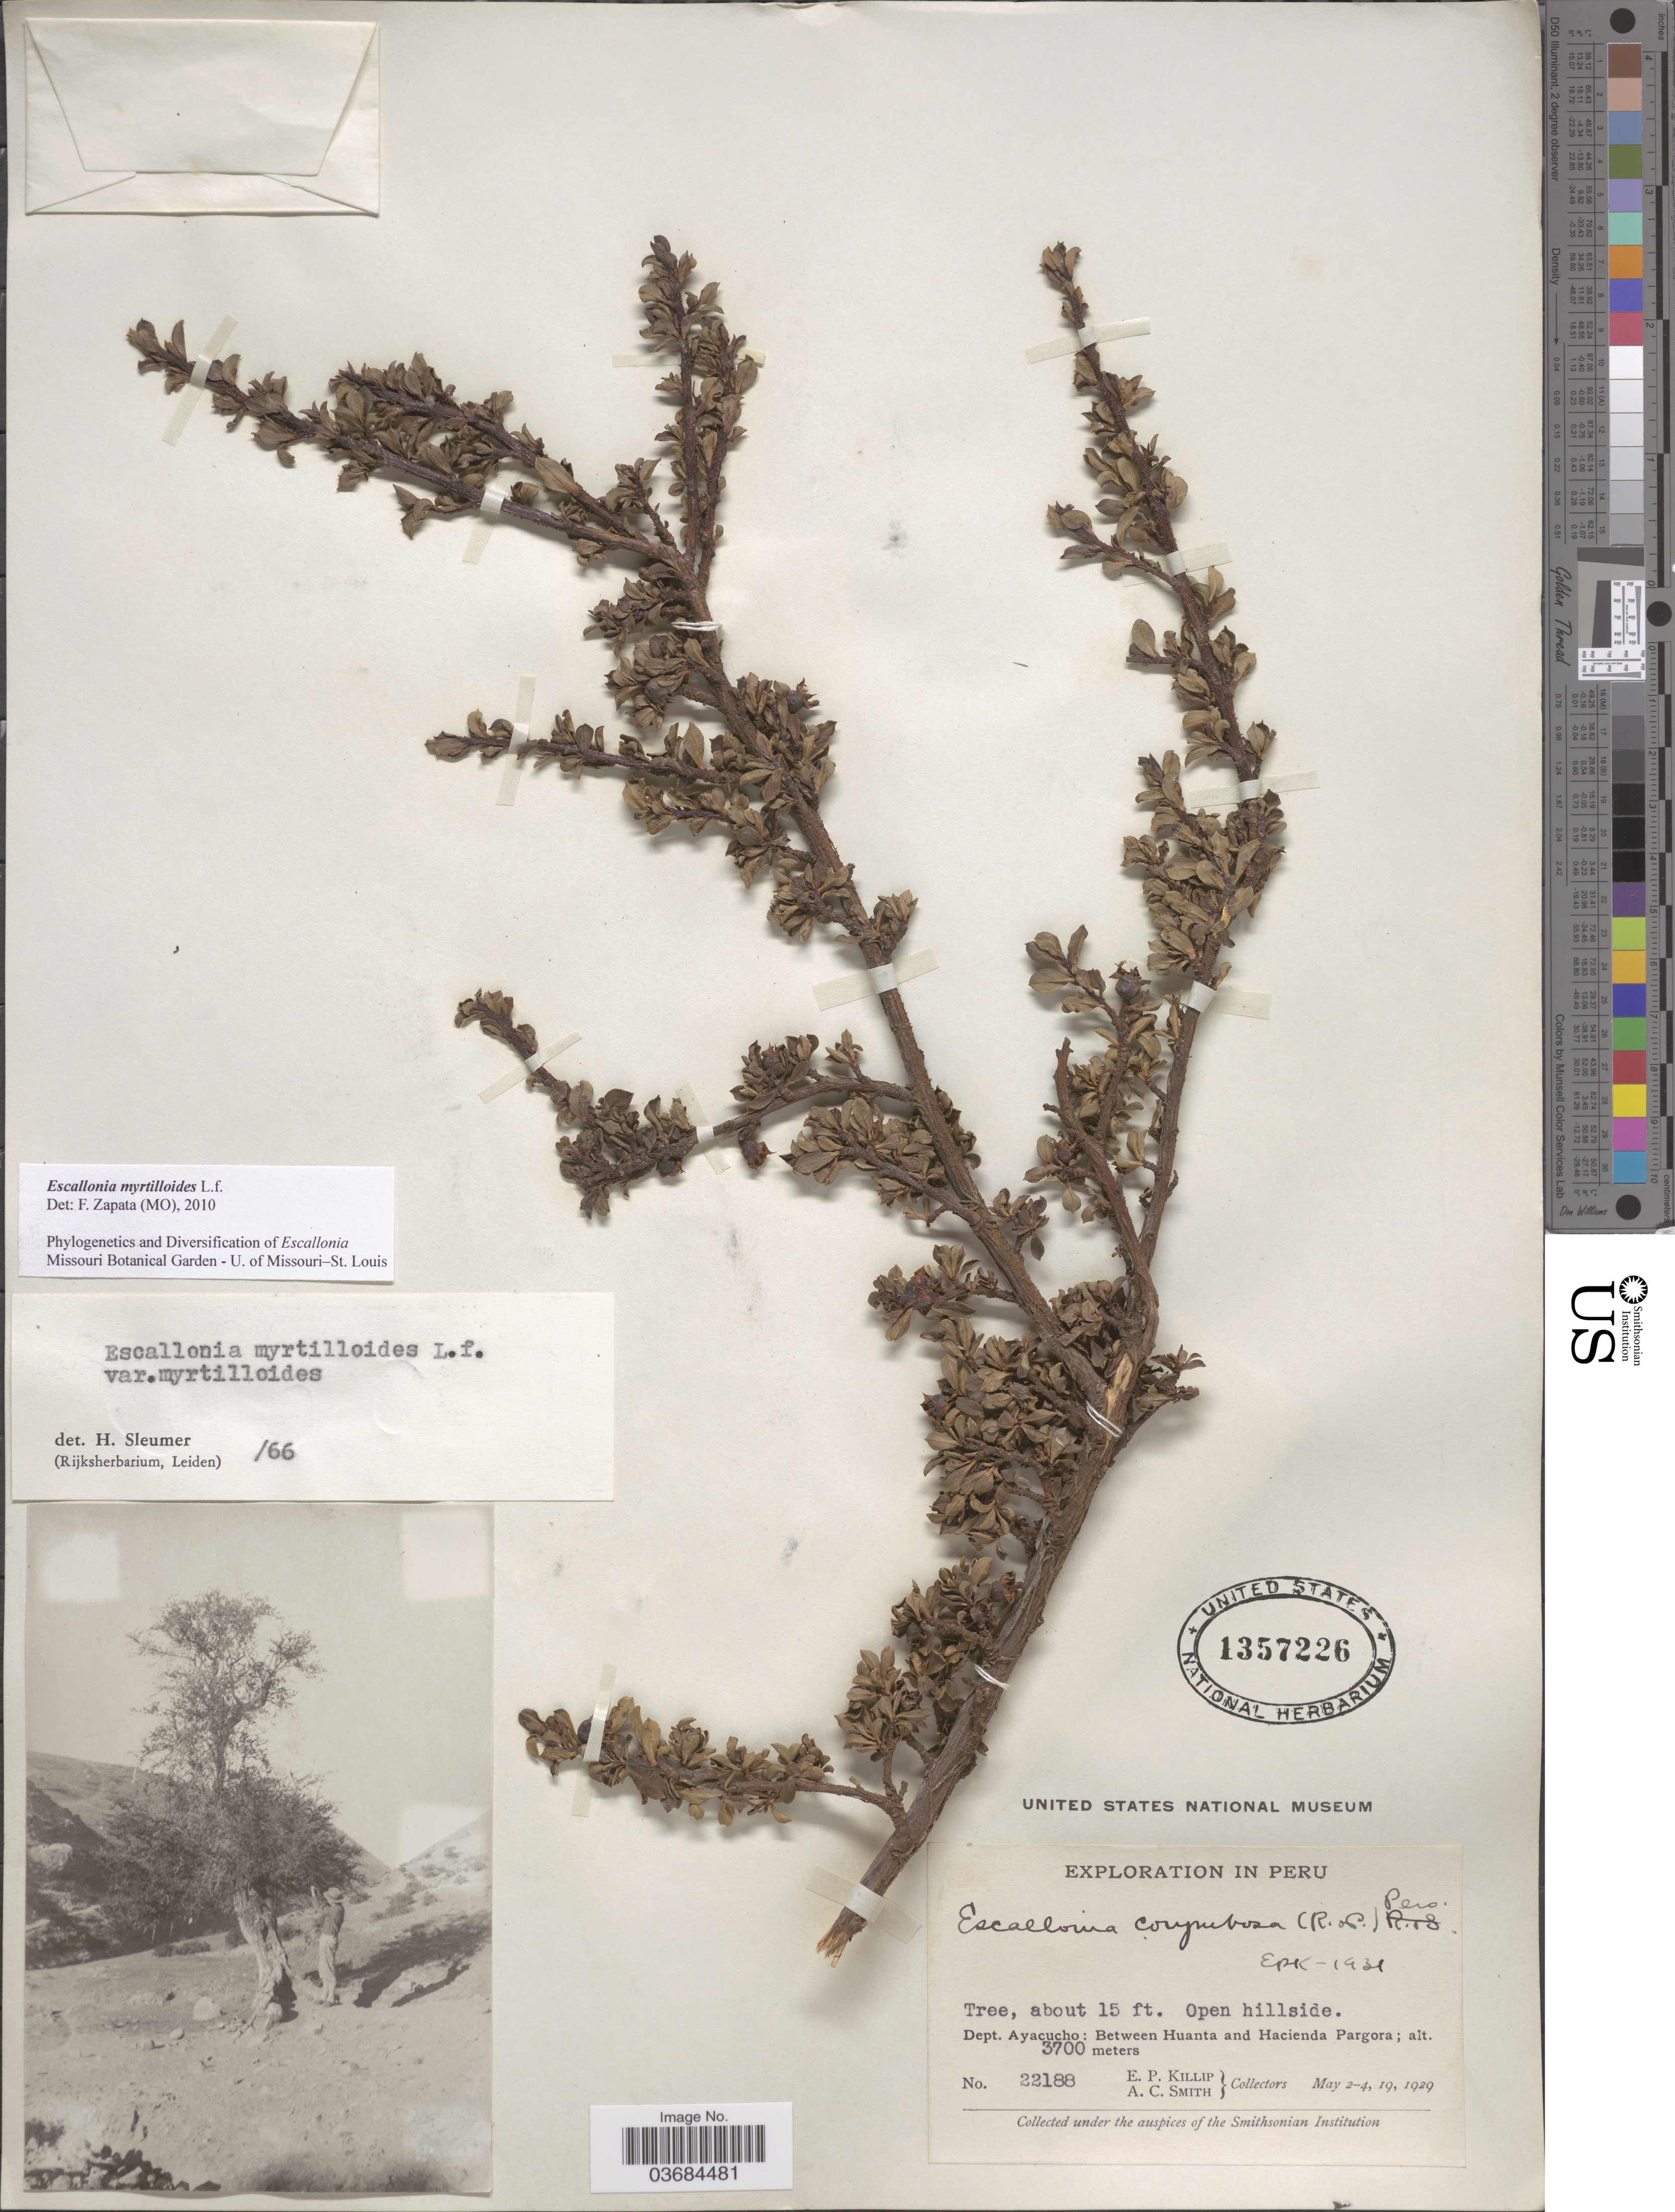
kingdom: Plantae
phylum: Tracheophyta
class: Magnoliopsida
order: Escalloniales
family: Escalloniaceae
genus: Escallonia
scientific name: Escallonia myrtilloides var. myrtilloides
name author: L. f.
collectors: E. P. Killip & A. C. Smith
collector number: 22188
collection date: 1929-05-02/1929-05-19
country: Peru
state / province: Ayacucho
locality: Exploration in Peru. Dept. Ayacucho: Between Huanta and Hacienda Pargora.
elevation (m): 3700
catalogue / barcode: US 1357226